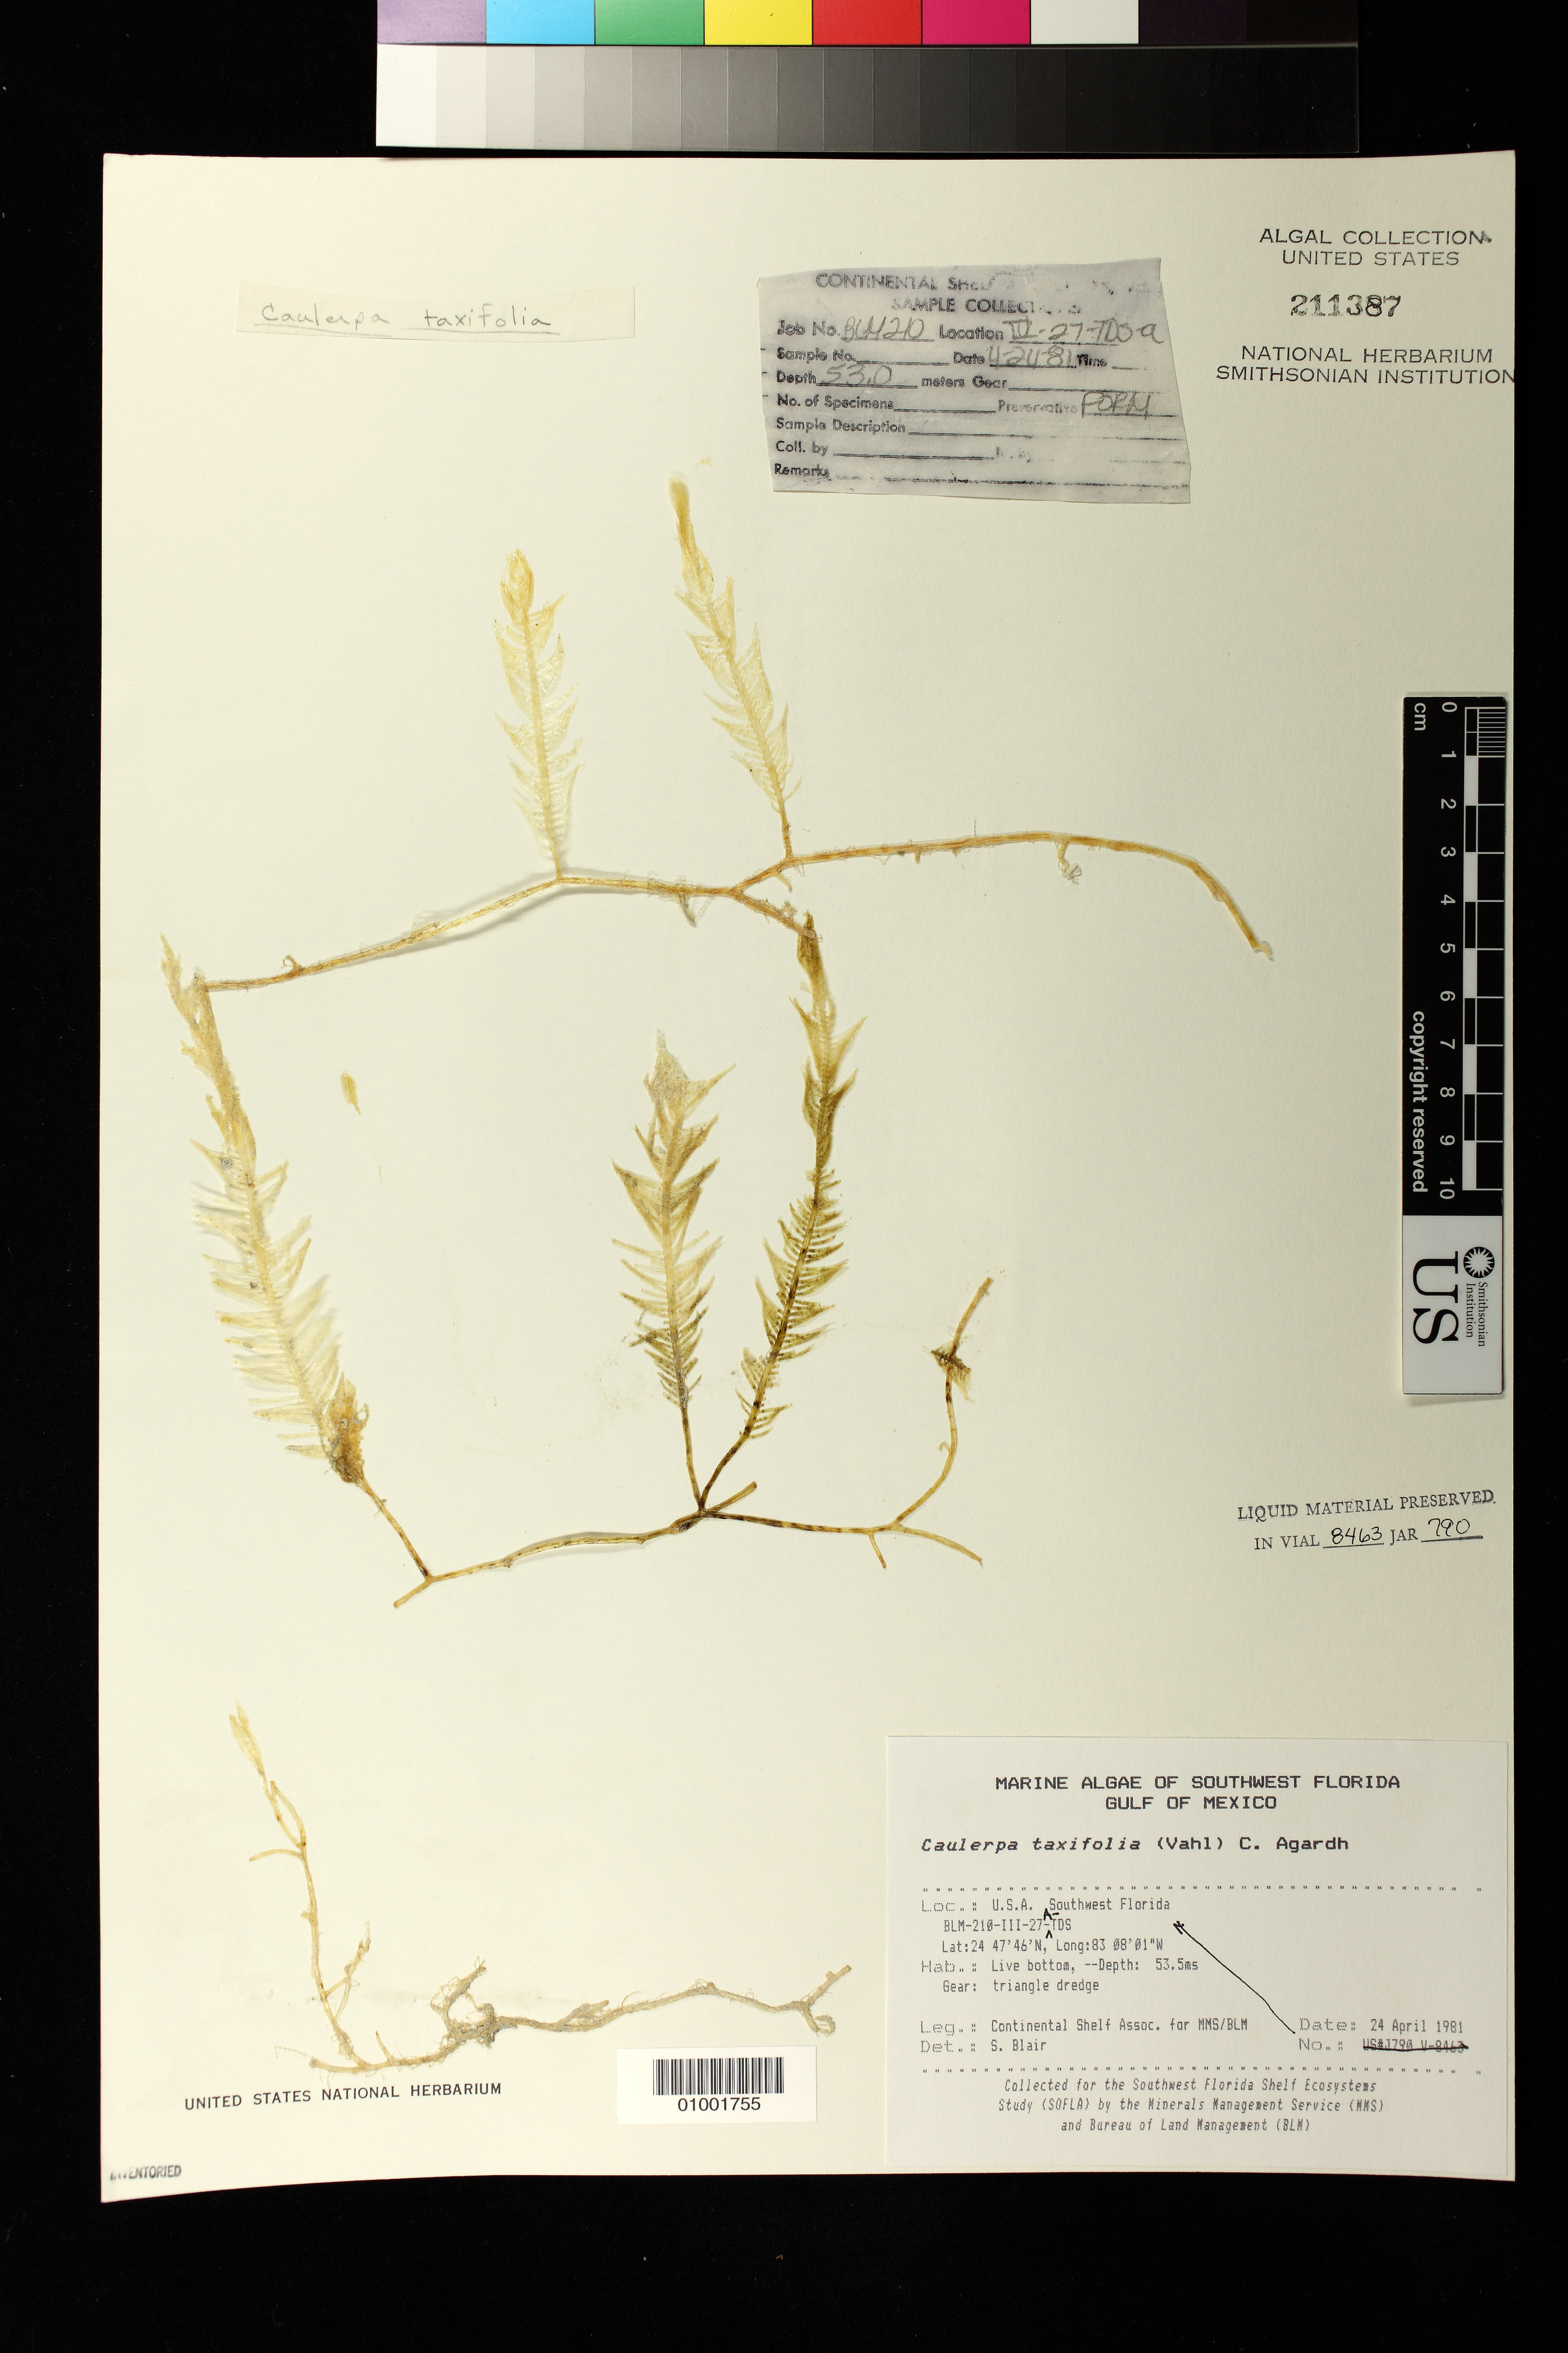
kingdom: Plantae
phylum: Chlorophyta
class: Ulvophyceae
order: Bryopsidales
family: Caulerpaceae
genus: Caulerpa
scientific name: Caulerpa taxifolia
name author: (M. Vahl) C. Agardh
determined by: Blair, S. M.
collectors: Continental Shelf Associates for the MMS/BLM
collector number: BLM-210-III-27--A-TDS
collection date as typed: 24 Apr 1981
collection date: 1981-04-24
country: United States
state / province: Florida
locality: Gulf of Mexico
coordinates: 24 47'46"N, 83 08'01"W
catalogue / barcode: US 211387